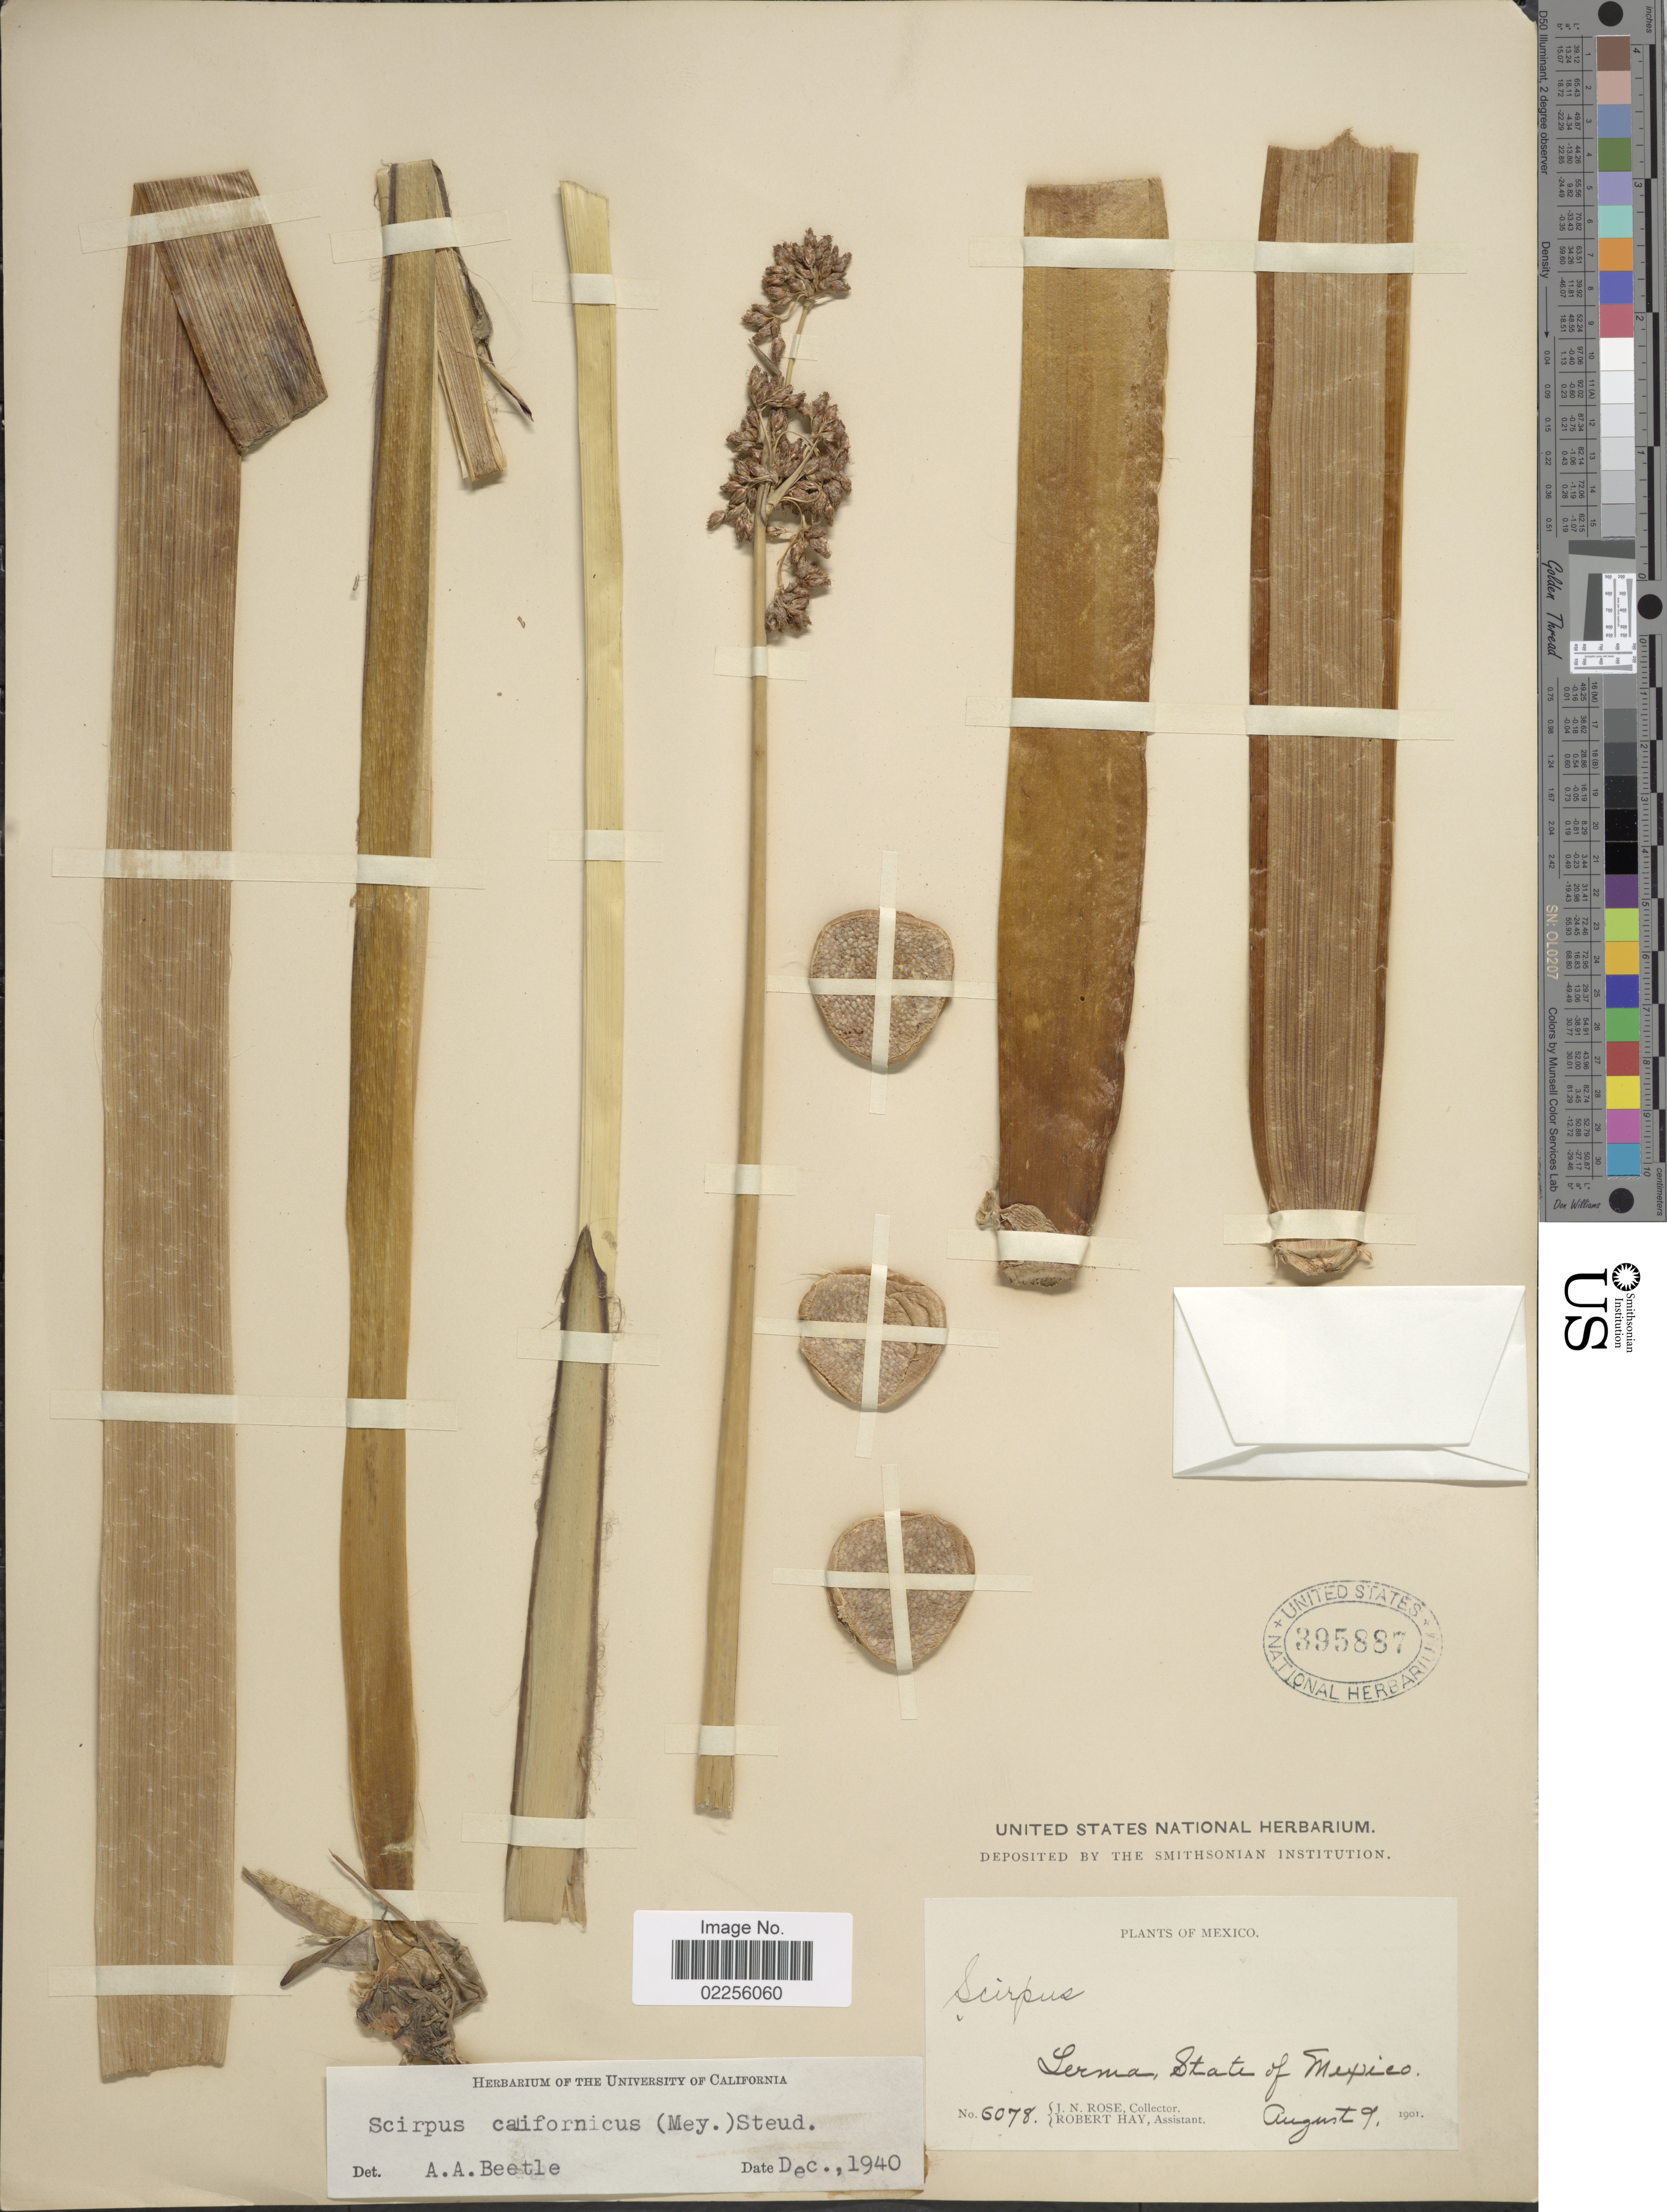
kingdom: Plantae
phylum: Tracheophyta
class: Liliopsida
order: Poales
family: Cyperaceae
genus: Schoenoplectus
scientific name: Schoenoplectus californicus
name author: (C.A. Mey.) Soják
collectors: J. N. Rose & R. Hay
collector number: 6078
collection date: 1901-08-09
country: Mexico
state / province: México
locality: Lerma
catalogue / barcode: US 395887